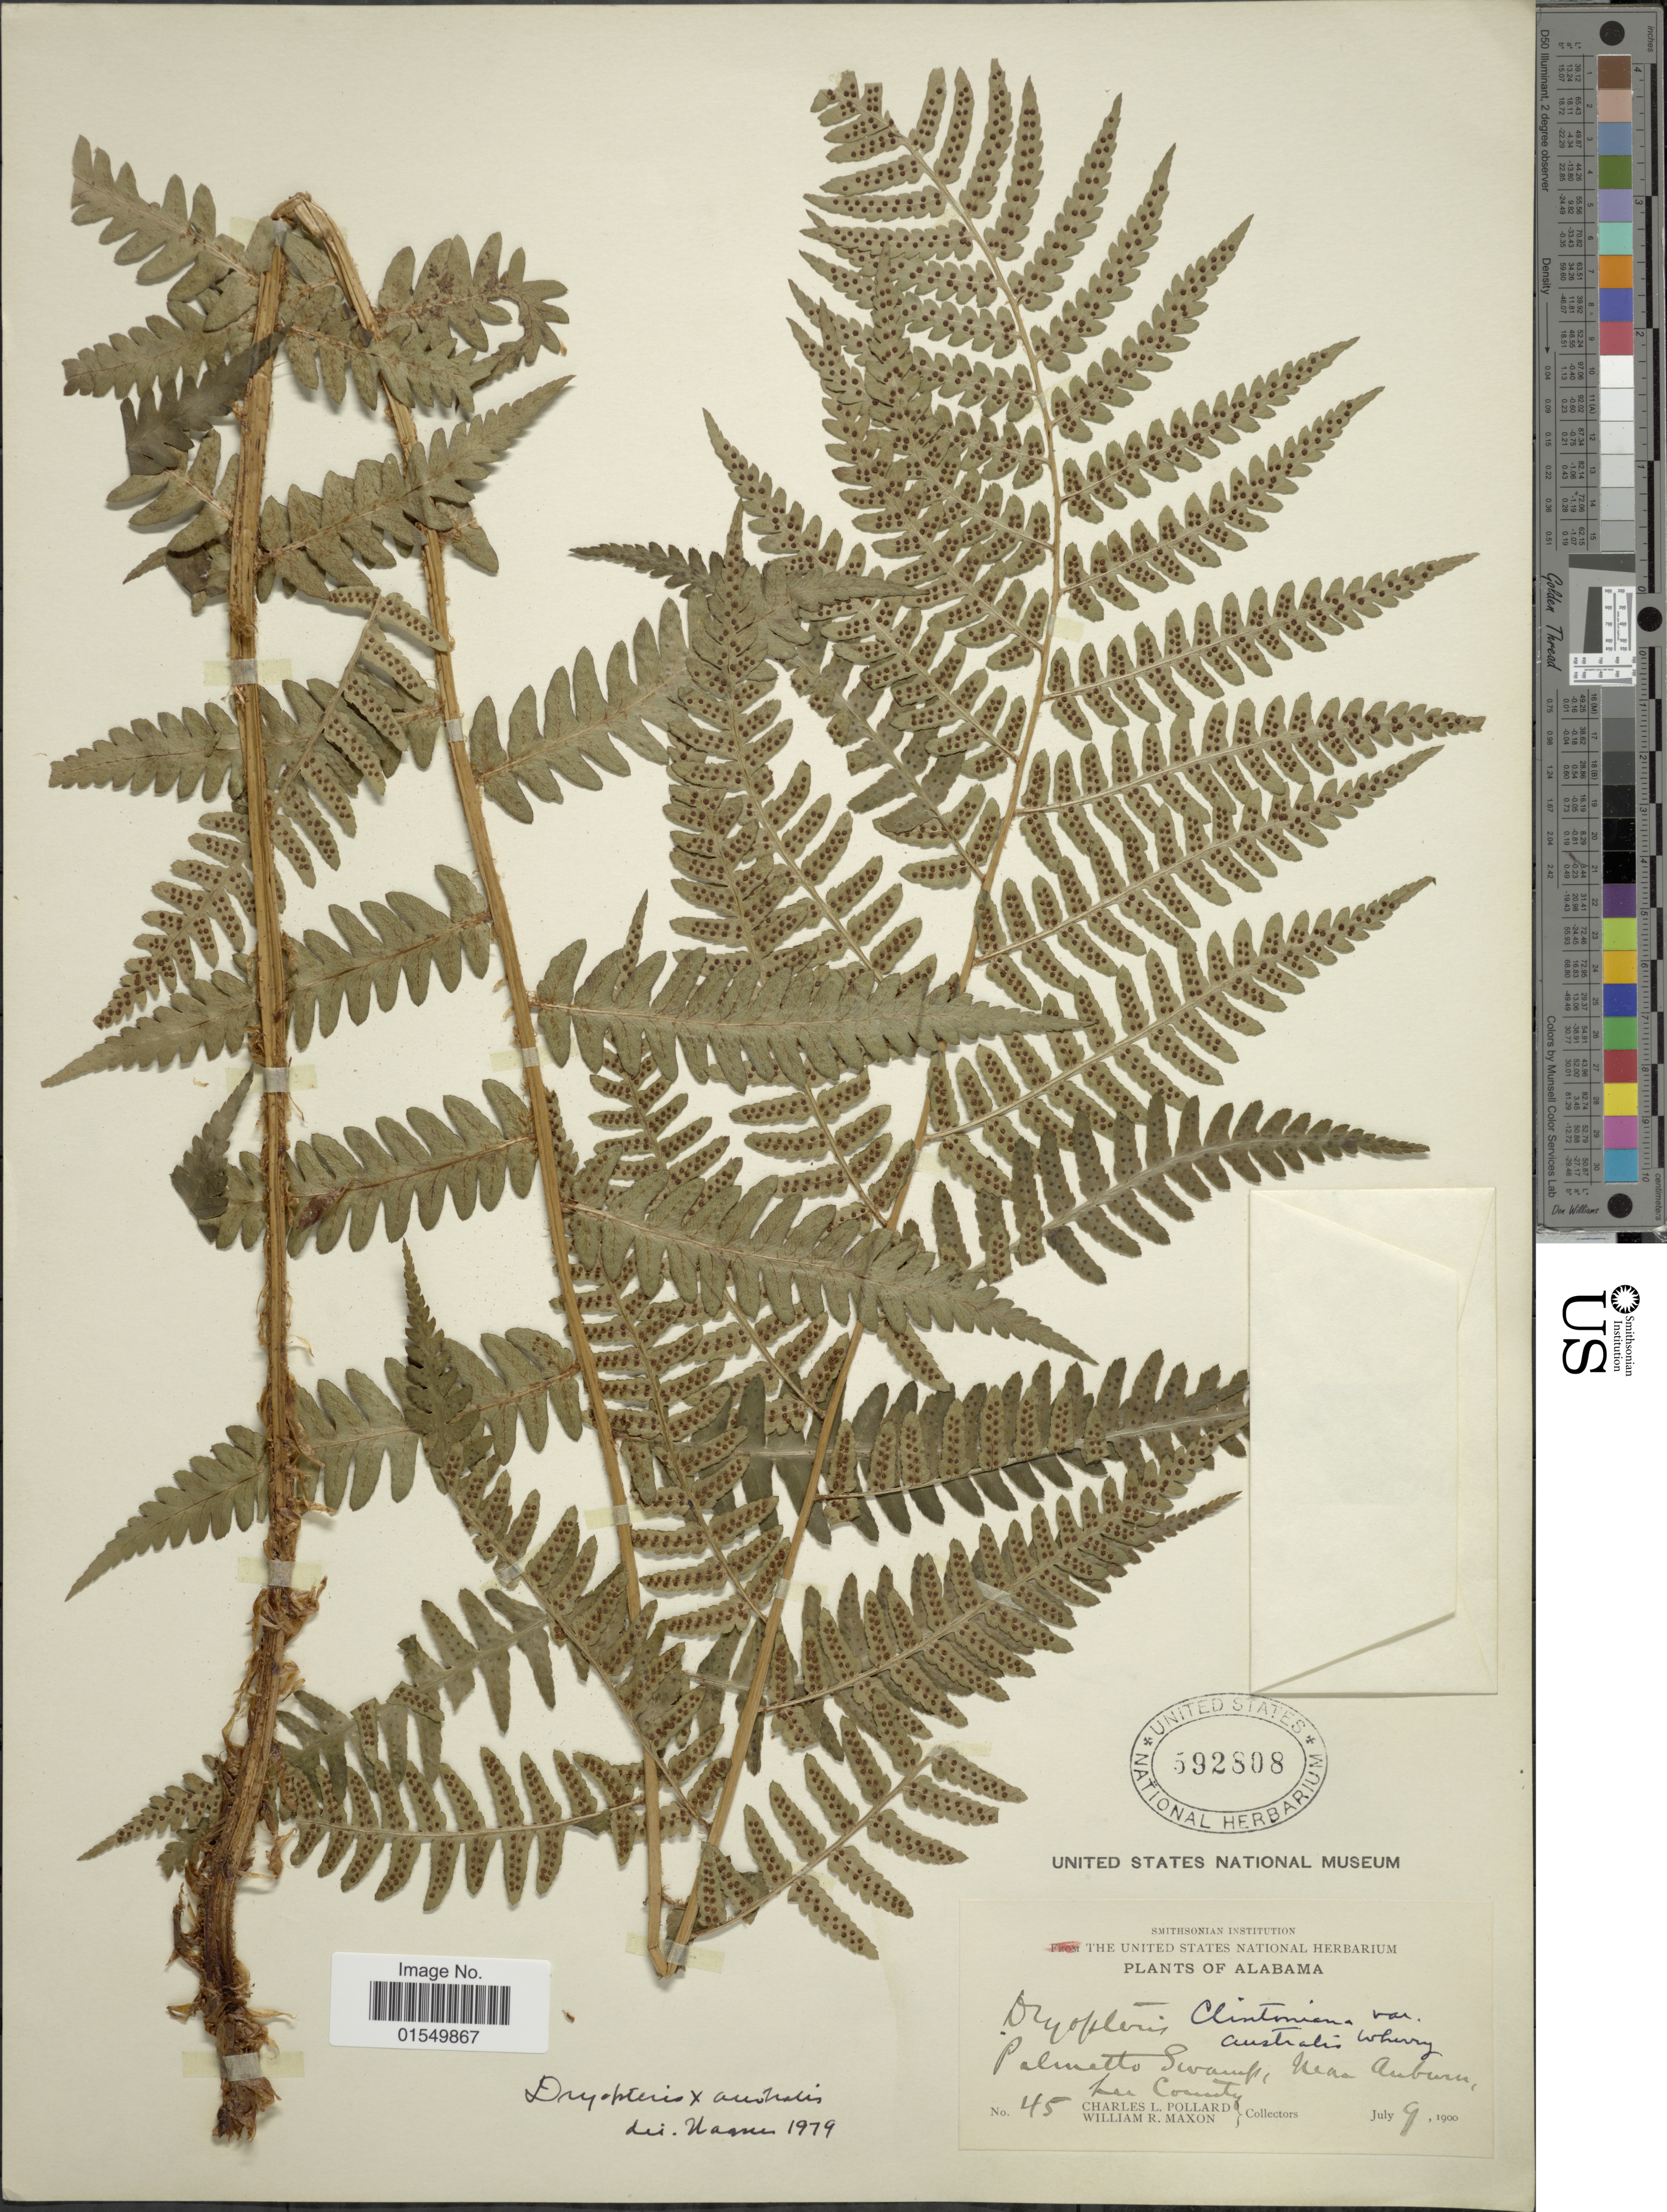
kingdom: Plantae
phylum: Tracheophyta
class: Polypodiopsida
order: Polypodiales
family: Dryopteridaceae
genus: Dryopteris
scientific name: Dryopteris x australis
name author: (Wherry) Small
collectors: C. L. Pollard & W. R. Maxon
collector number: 45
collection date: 1900-07-09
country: United States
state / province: Alabama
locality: Palmetto Swamp, near Auburn, Lee County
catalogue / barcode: US 592808